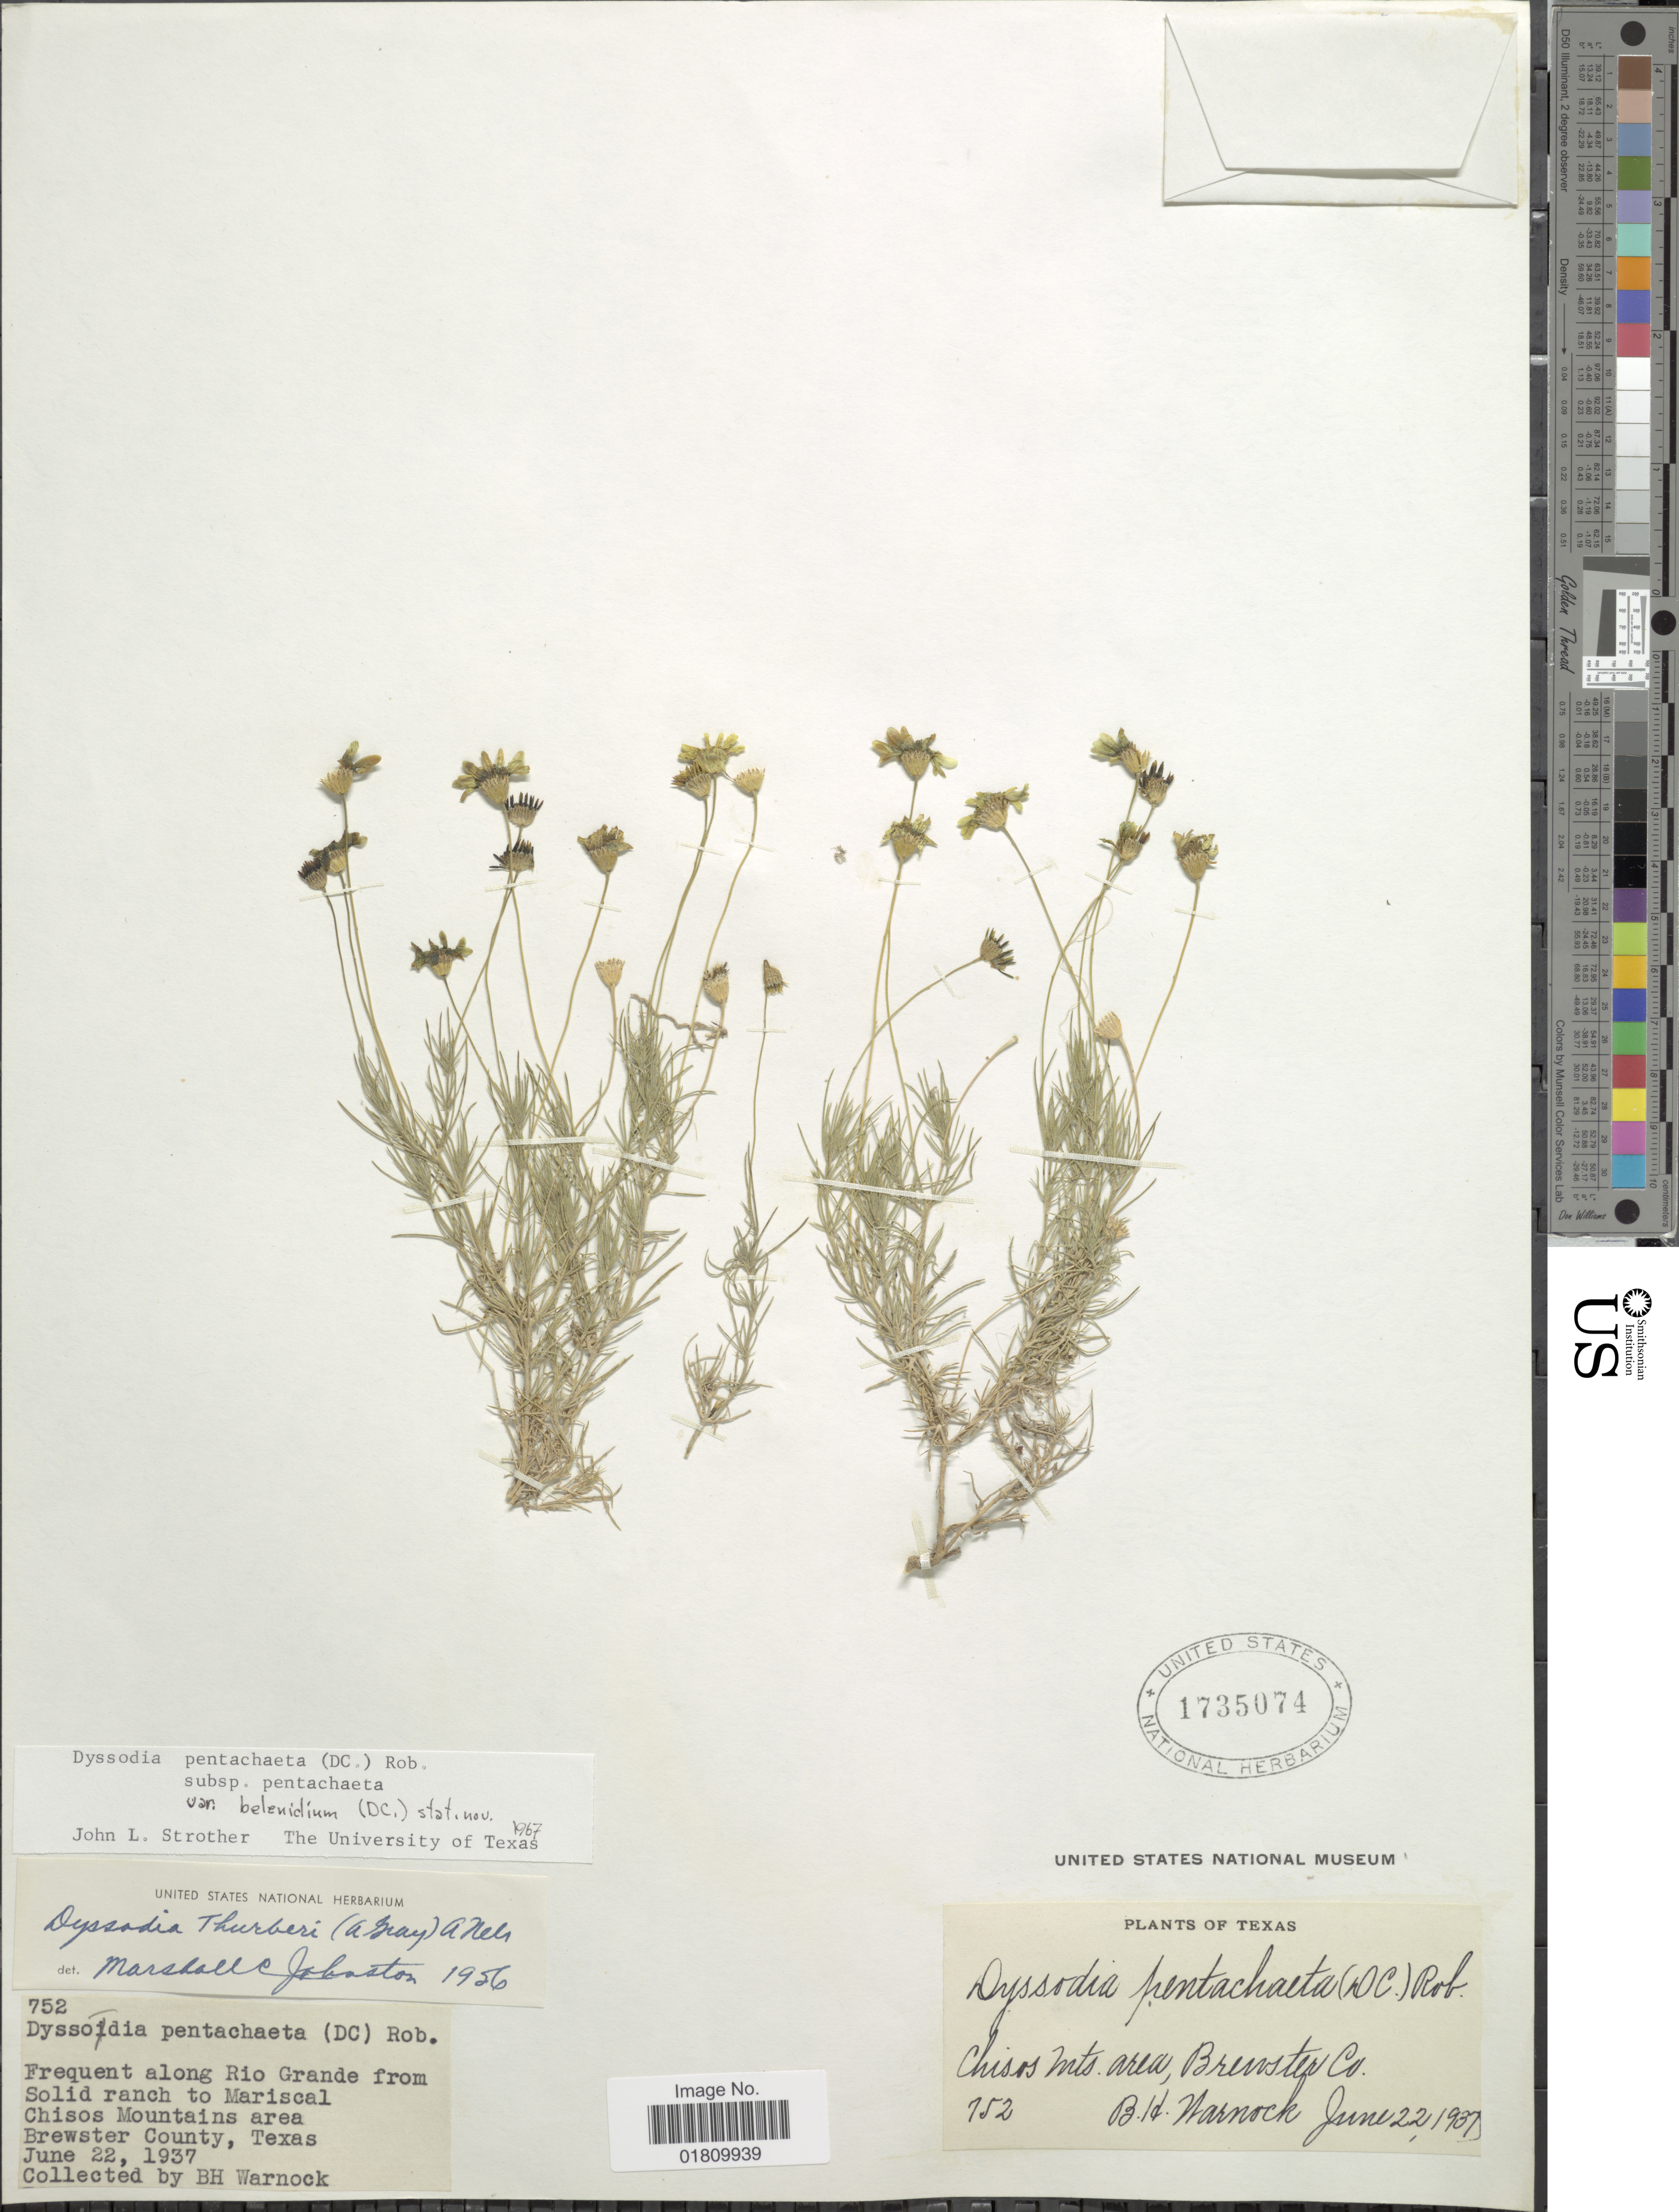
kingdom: Plantae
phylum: Tracheophyta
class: Magnoliopsida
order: Asterales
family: Asteraceae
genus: Thymophylla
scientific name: Thymophylla pentachaeta var. belenidium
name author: (DC.) Strother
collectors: B. H. Warnock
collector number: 752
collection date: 1937-06-22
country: United States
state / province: Texas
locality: Frequent along Rio Grande from Solid Ranch to Mariscal, Chisos Mountains area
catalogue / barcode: US 1735074